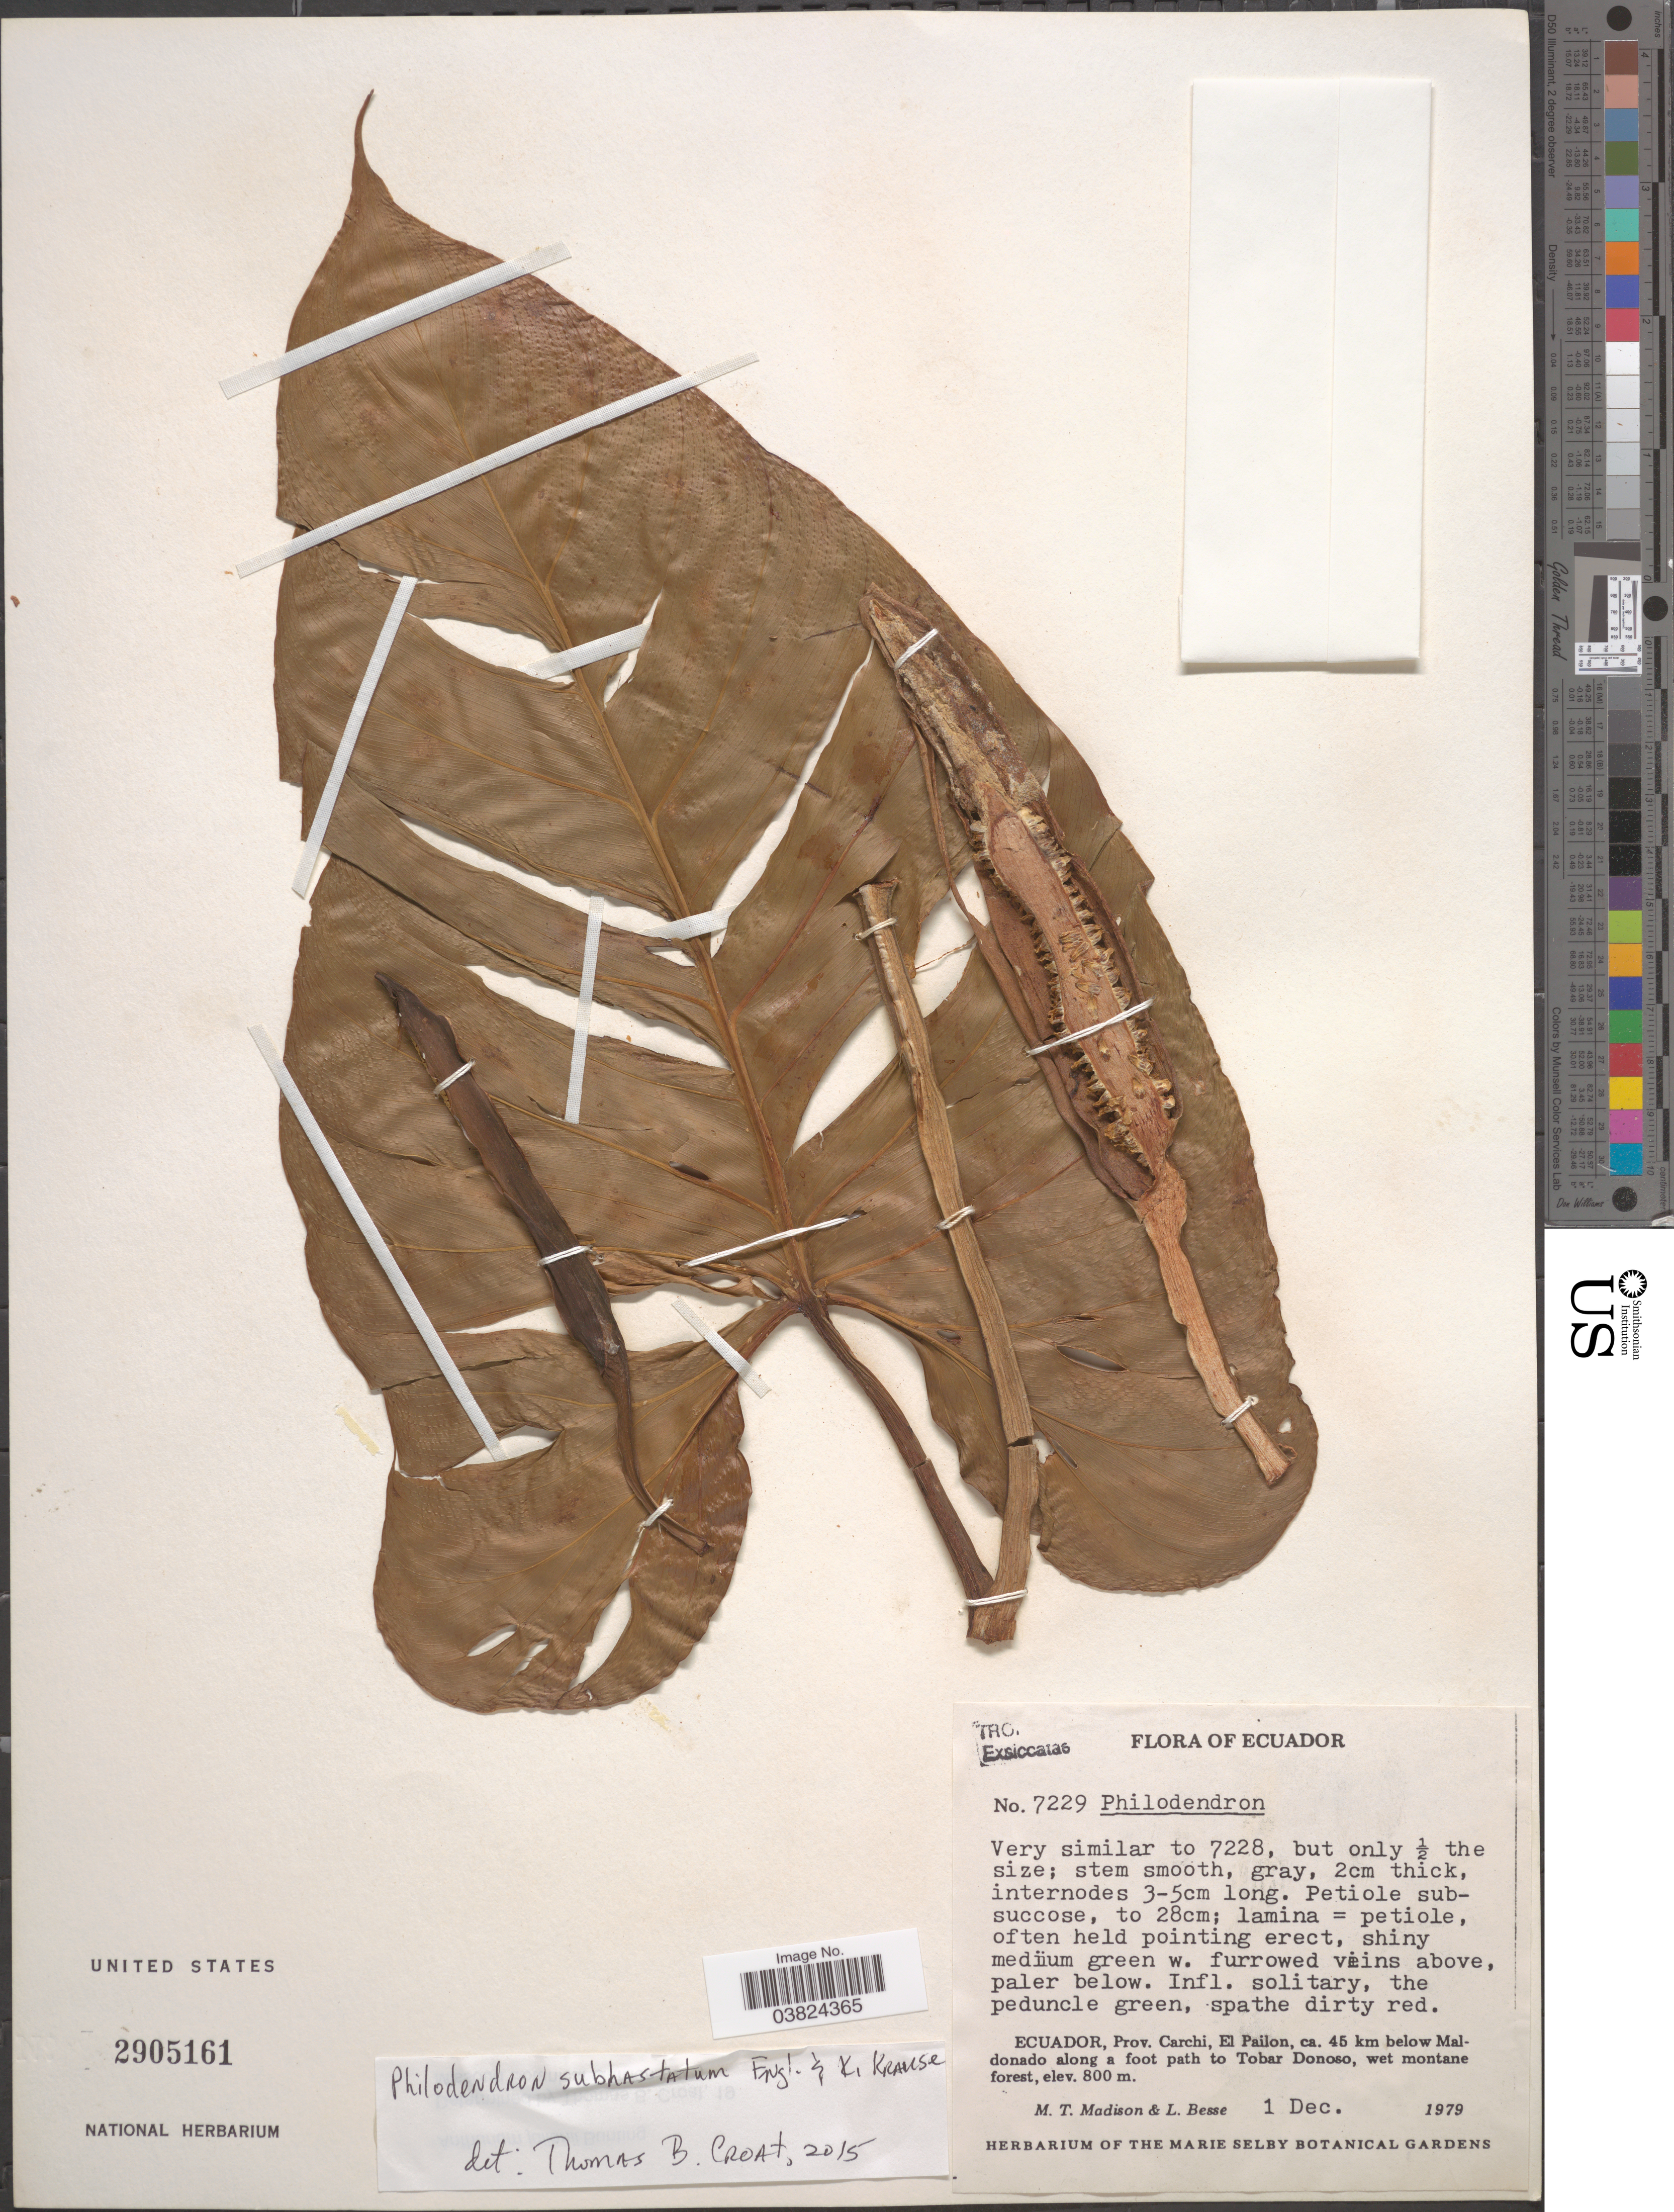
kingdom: Plantae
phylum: Tracheophyta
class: Liliopsida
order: Alismatales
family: Araceae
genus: Philodendron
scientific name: Philodendron subhastatum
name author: K. Krause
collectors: M. T. Madison & L. Besse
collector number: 7229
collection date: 1979-12-01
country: Ecuador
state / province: Carchi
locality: El Pailon, ca. 45 km below Maldonado along a foot path to Tobar Donoso.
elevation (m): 800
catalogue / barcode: US 2905161